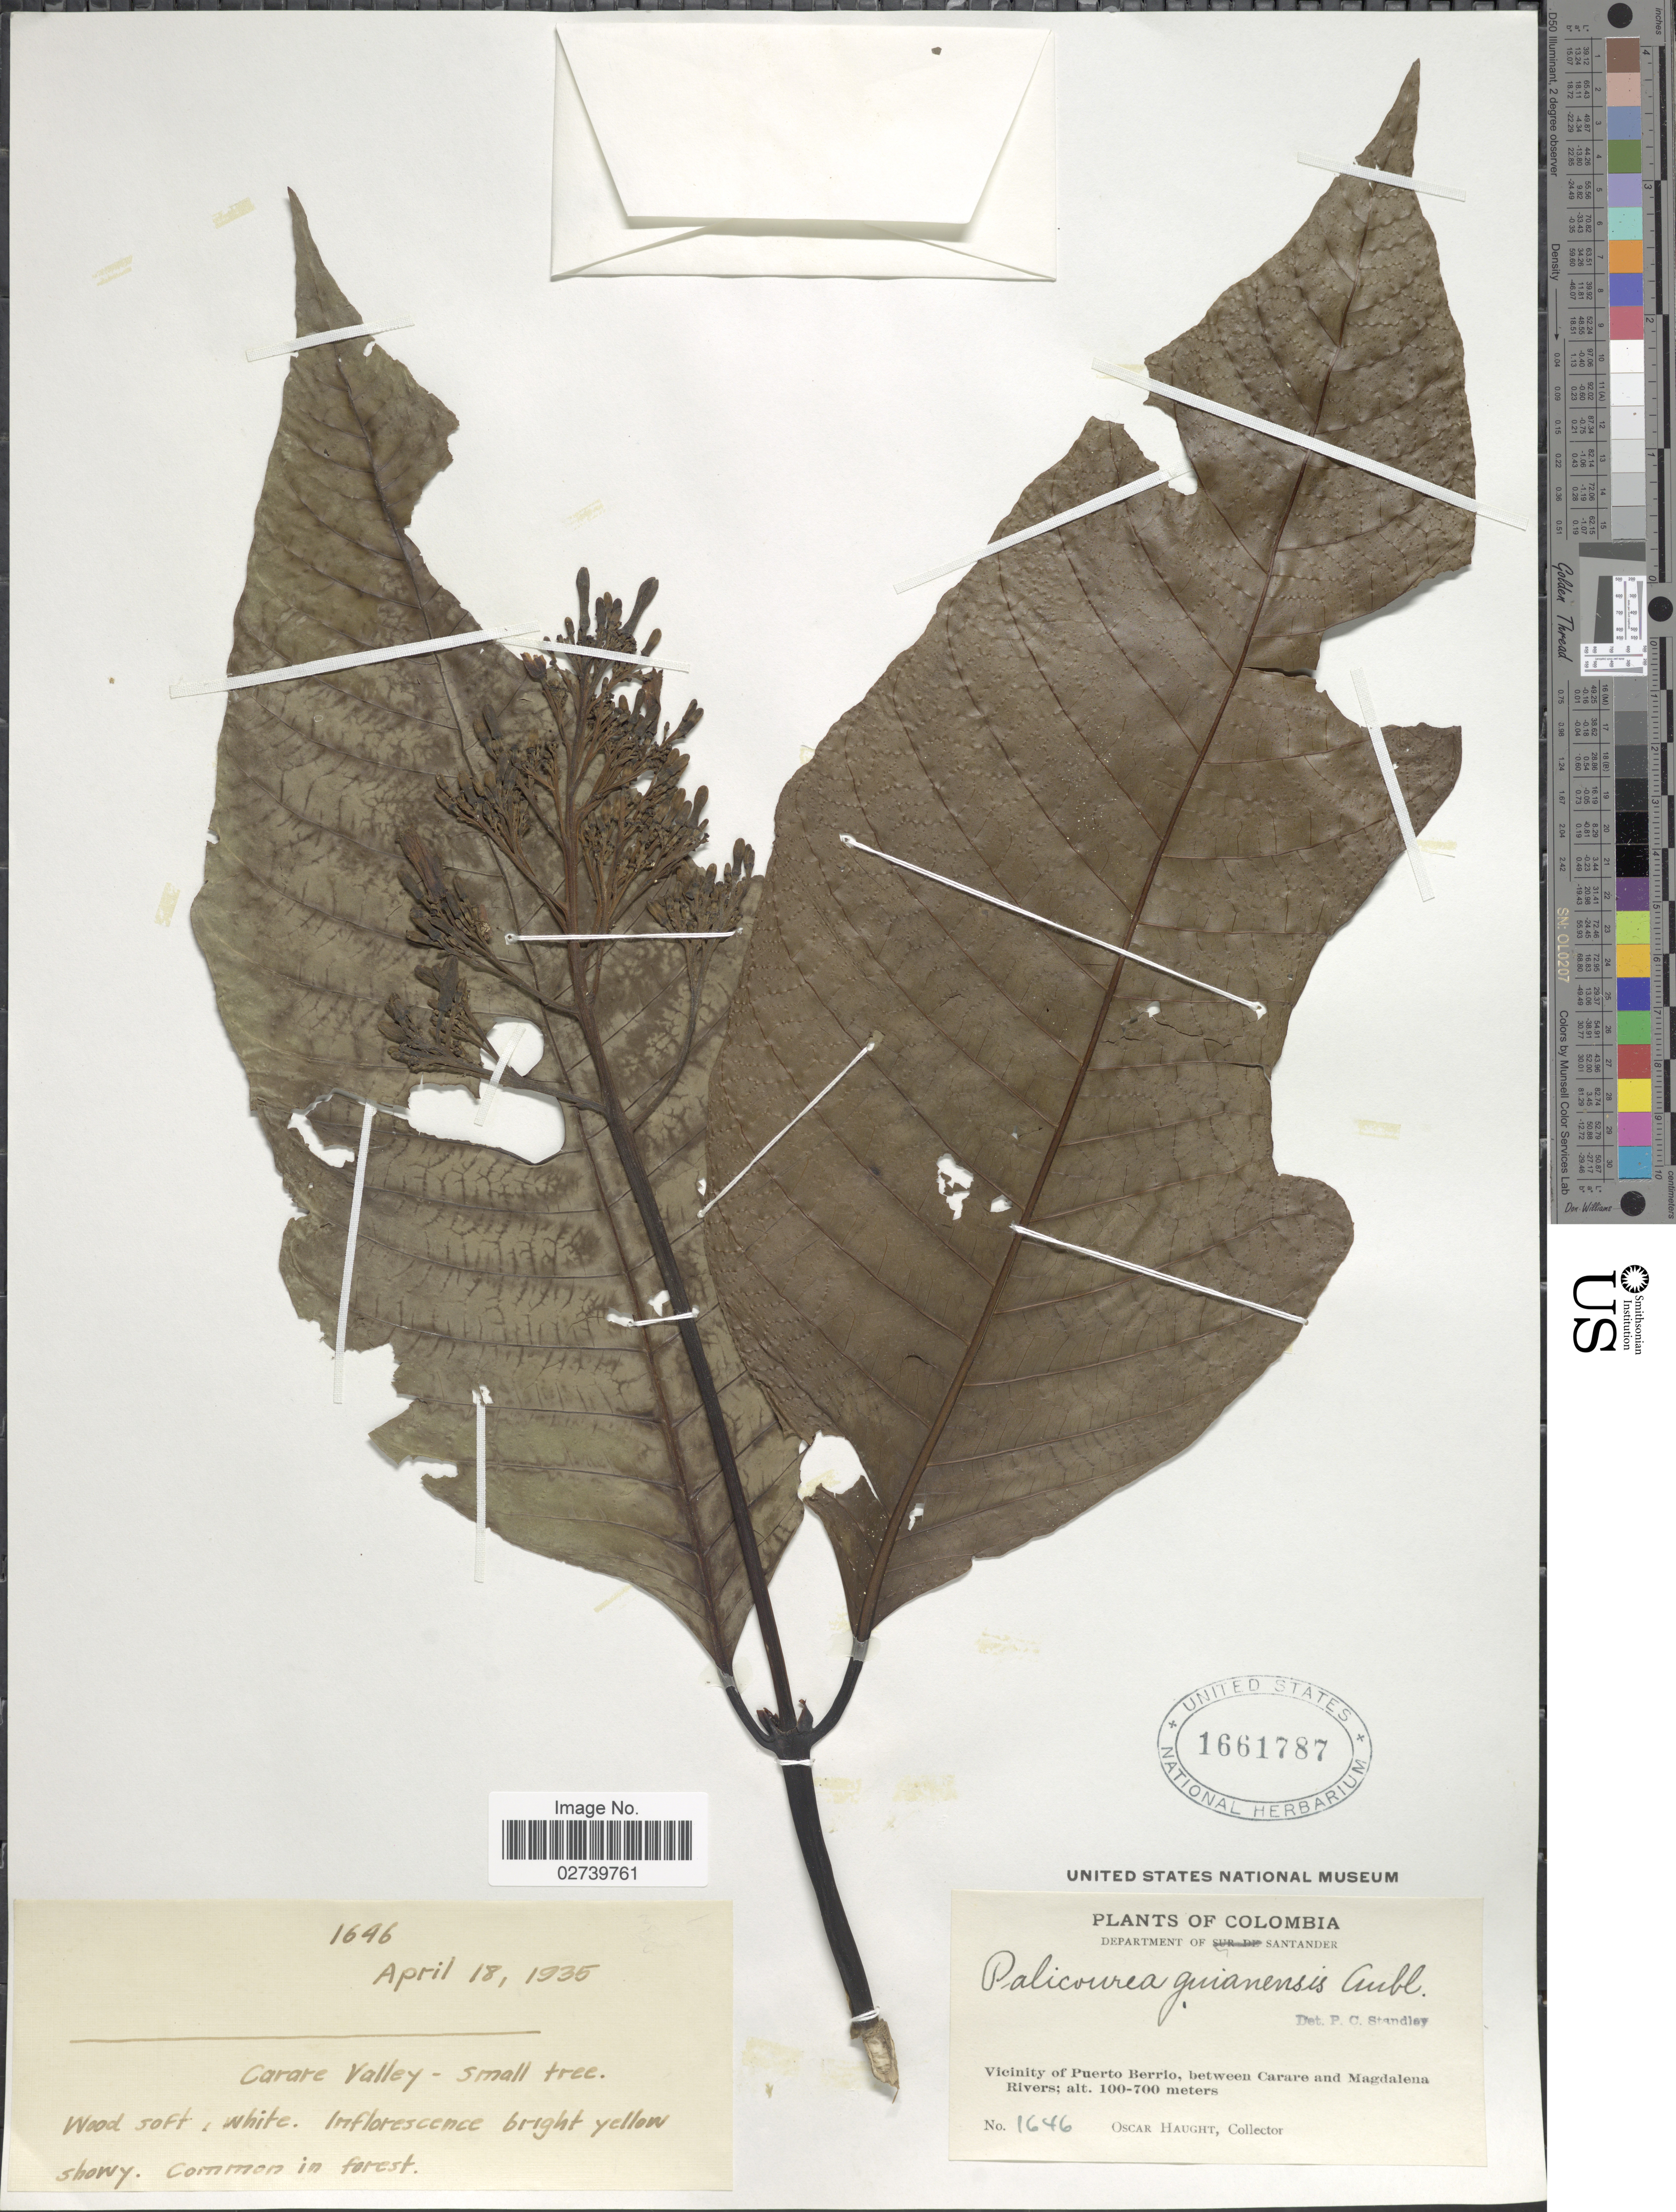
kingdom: Plantae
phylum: Tracheophyta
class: Magnoliopsida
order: Gentianales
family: Rubiaceae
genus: Palicourea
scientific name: Palicourea guianensis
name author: Aubl.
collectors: O. Haught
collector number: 1646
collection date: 1935-04-18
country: Colombia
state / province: Santander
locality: Vicinity of Barranca Bermeja, Magdalena Valley, between Sogamoso and Carare Rivers. Carare Valley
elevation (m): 100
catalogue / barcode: US 1661787